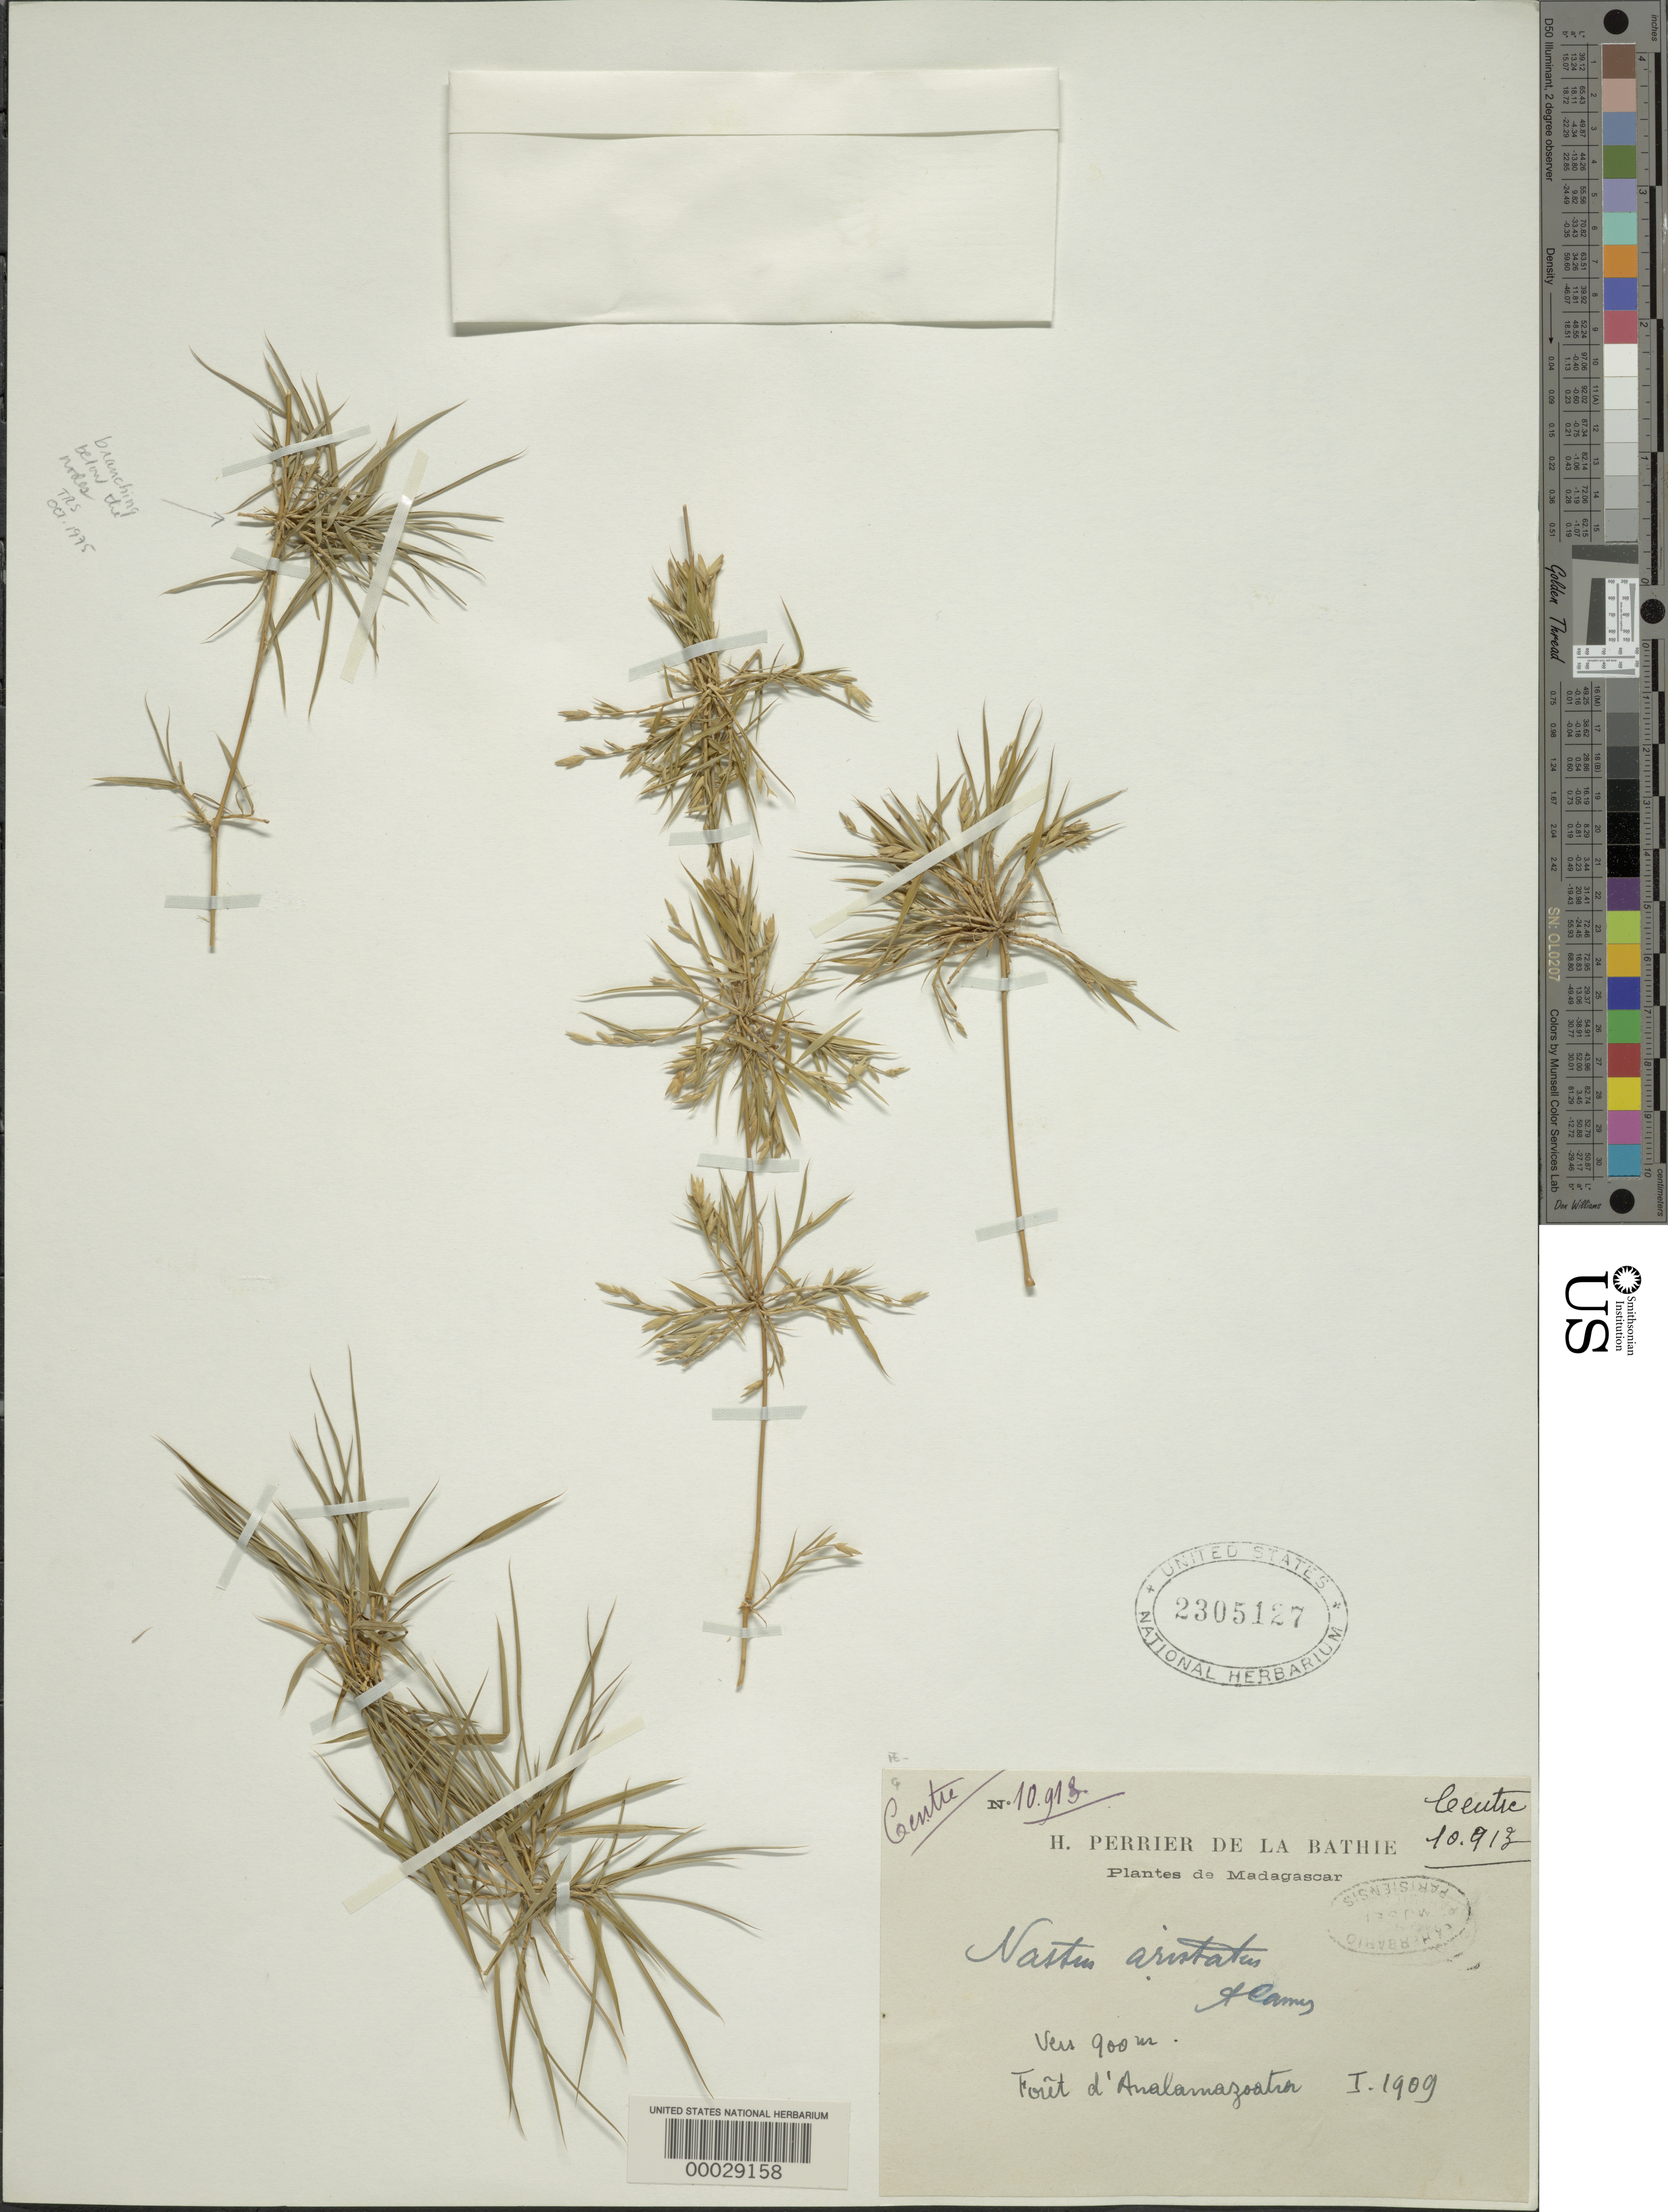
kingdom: Plantae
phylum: Tracheophyta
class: Liliopsida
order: Poales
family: Poaceae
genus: Nastus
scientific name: Nastus aristatus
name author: A. Camus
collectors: H. Perrier de la Bâthie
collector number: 10913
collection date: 1909-01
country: Madagascar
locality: Forêt d'Analamazoatra.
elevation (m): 900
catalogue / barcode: US 2305127